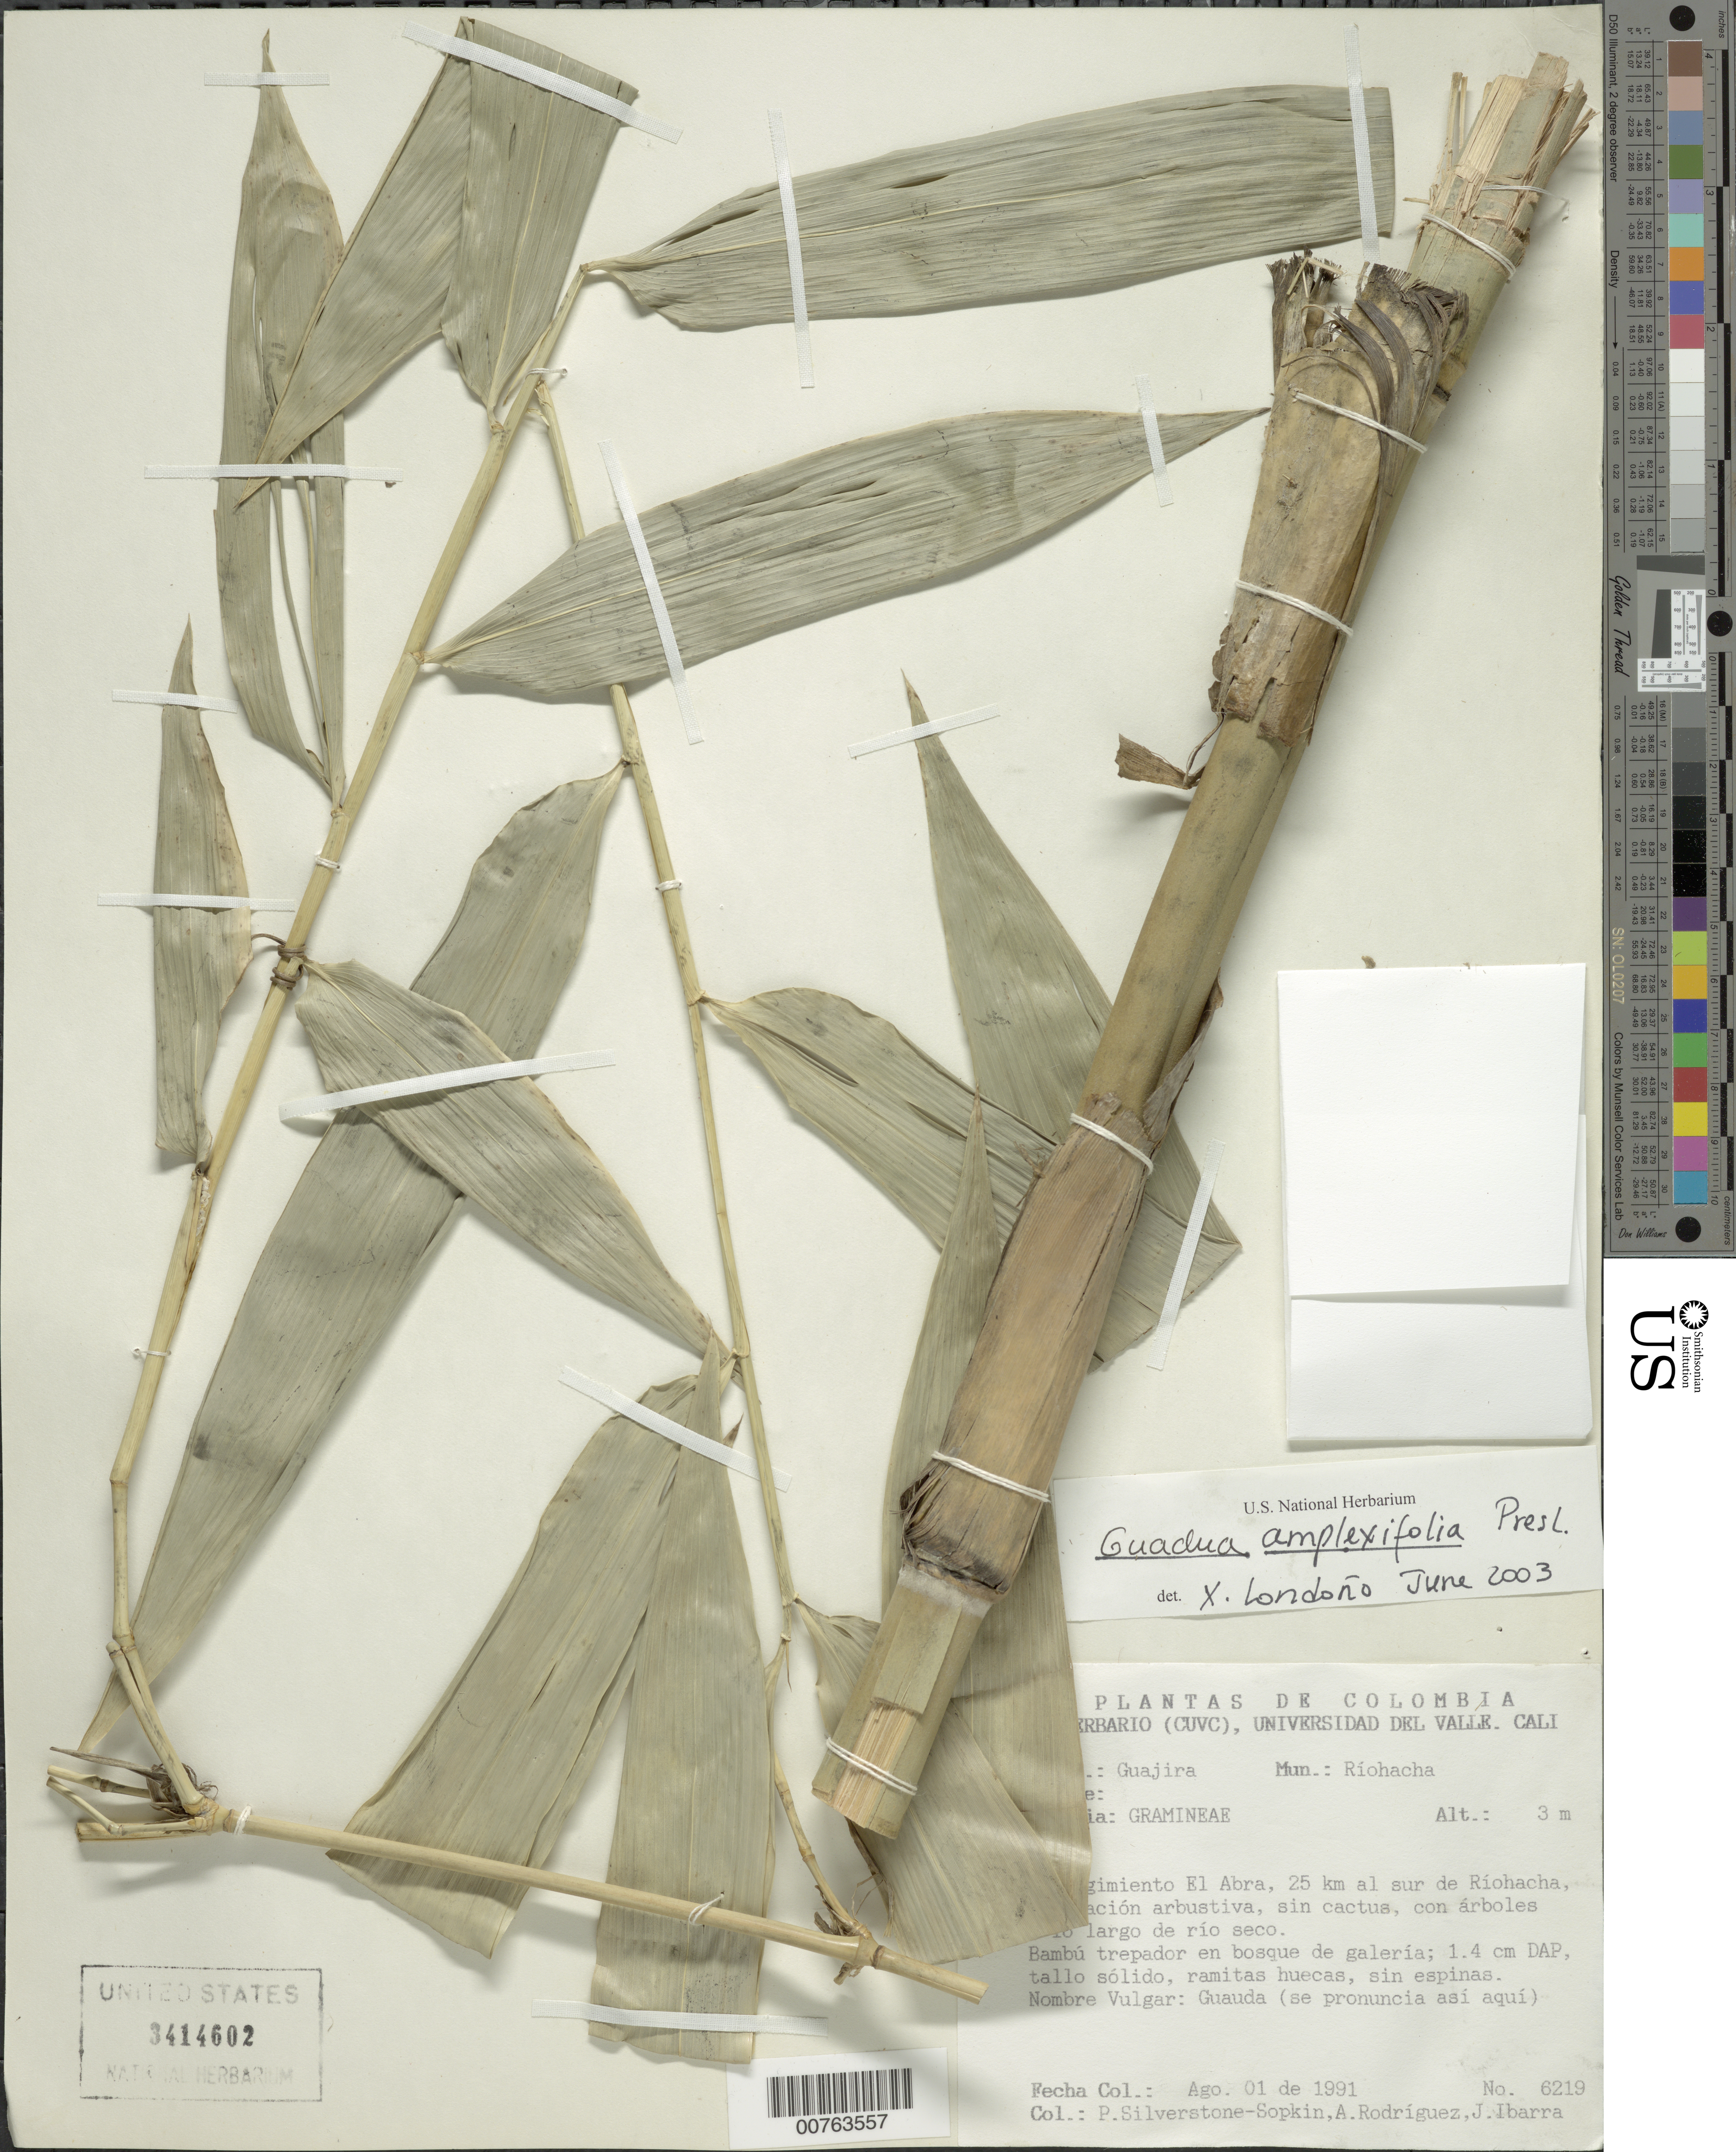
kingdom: Plantae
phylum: Tracheophyta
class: Liliopsida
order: Poales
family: Poaceae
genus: Guadua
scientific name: Guadua amplexifolia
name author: J. Presl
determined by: Londoño, X., (TULV), Jardin Botanico "Juan Maria Cespedes"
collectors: P. A. Silverstone-Sopkin, A. Rodríguez & J. Ibarra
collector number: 6219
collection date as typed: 01 Aug 1991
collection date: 1991-08-01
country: Colombia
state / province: La Guajira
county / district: Ríohacha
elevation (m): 3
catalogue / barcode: US 3414602